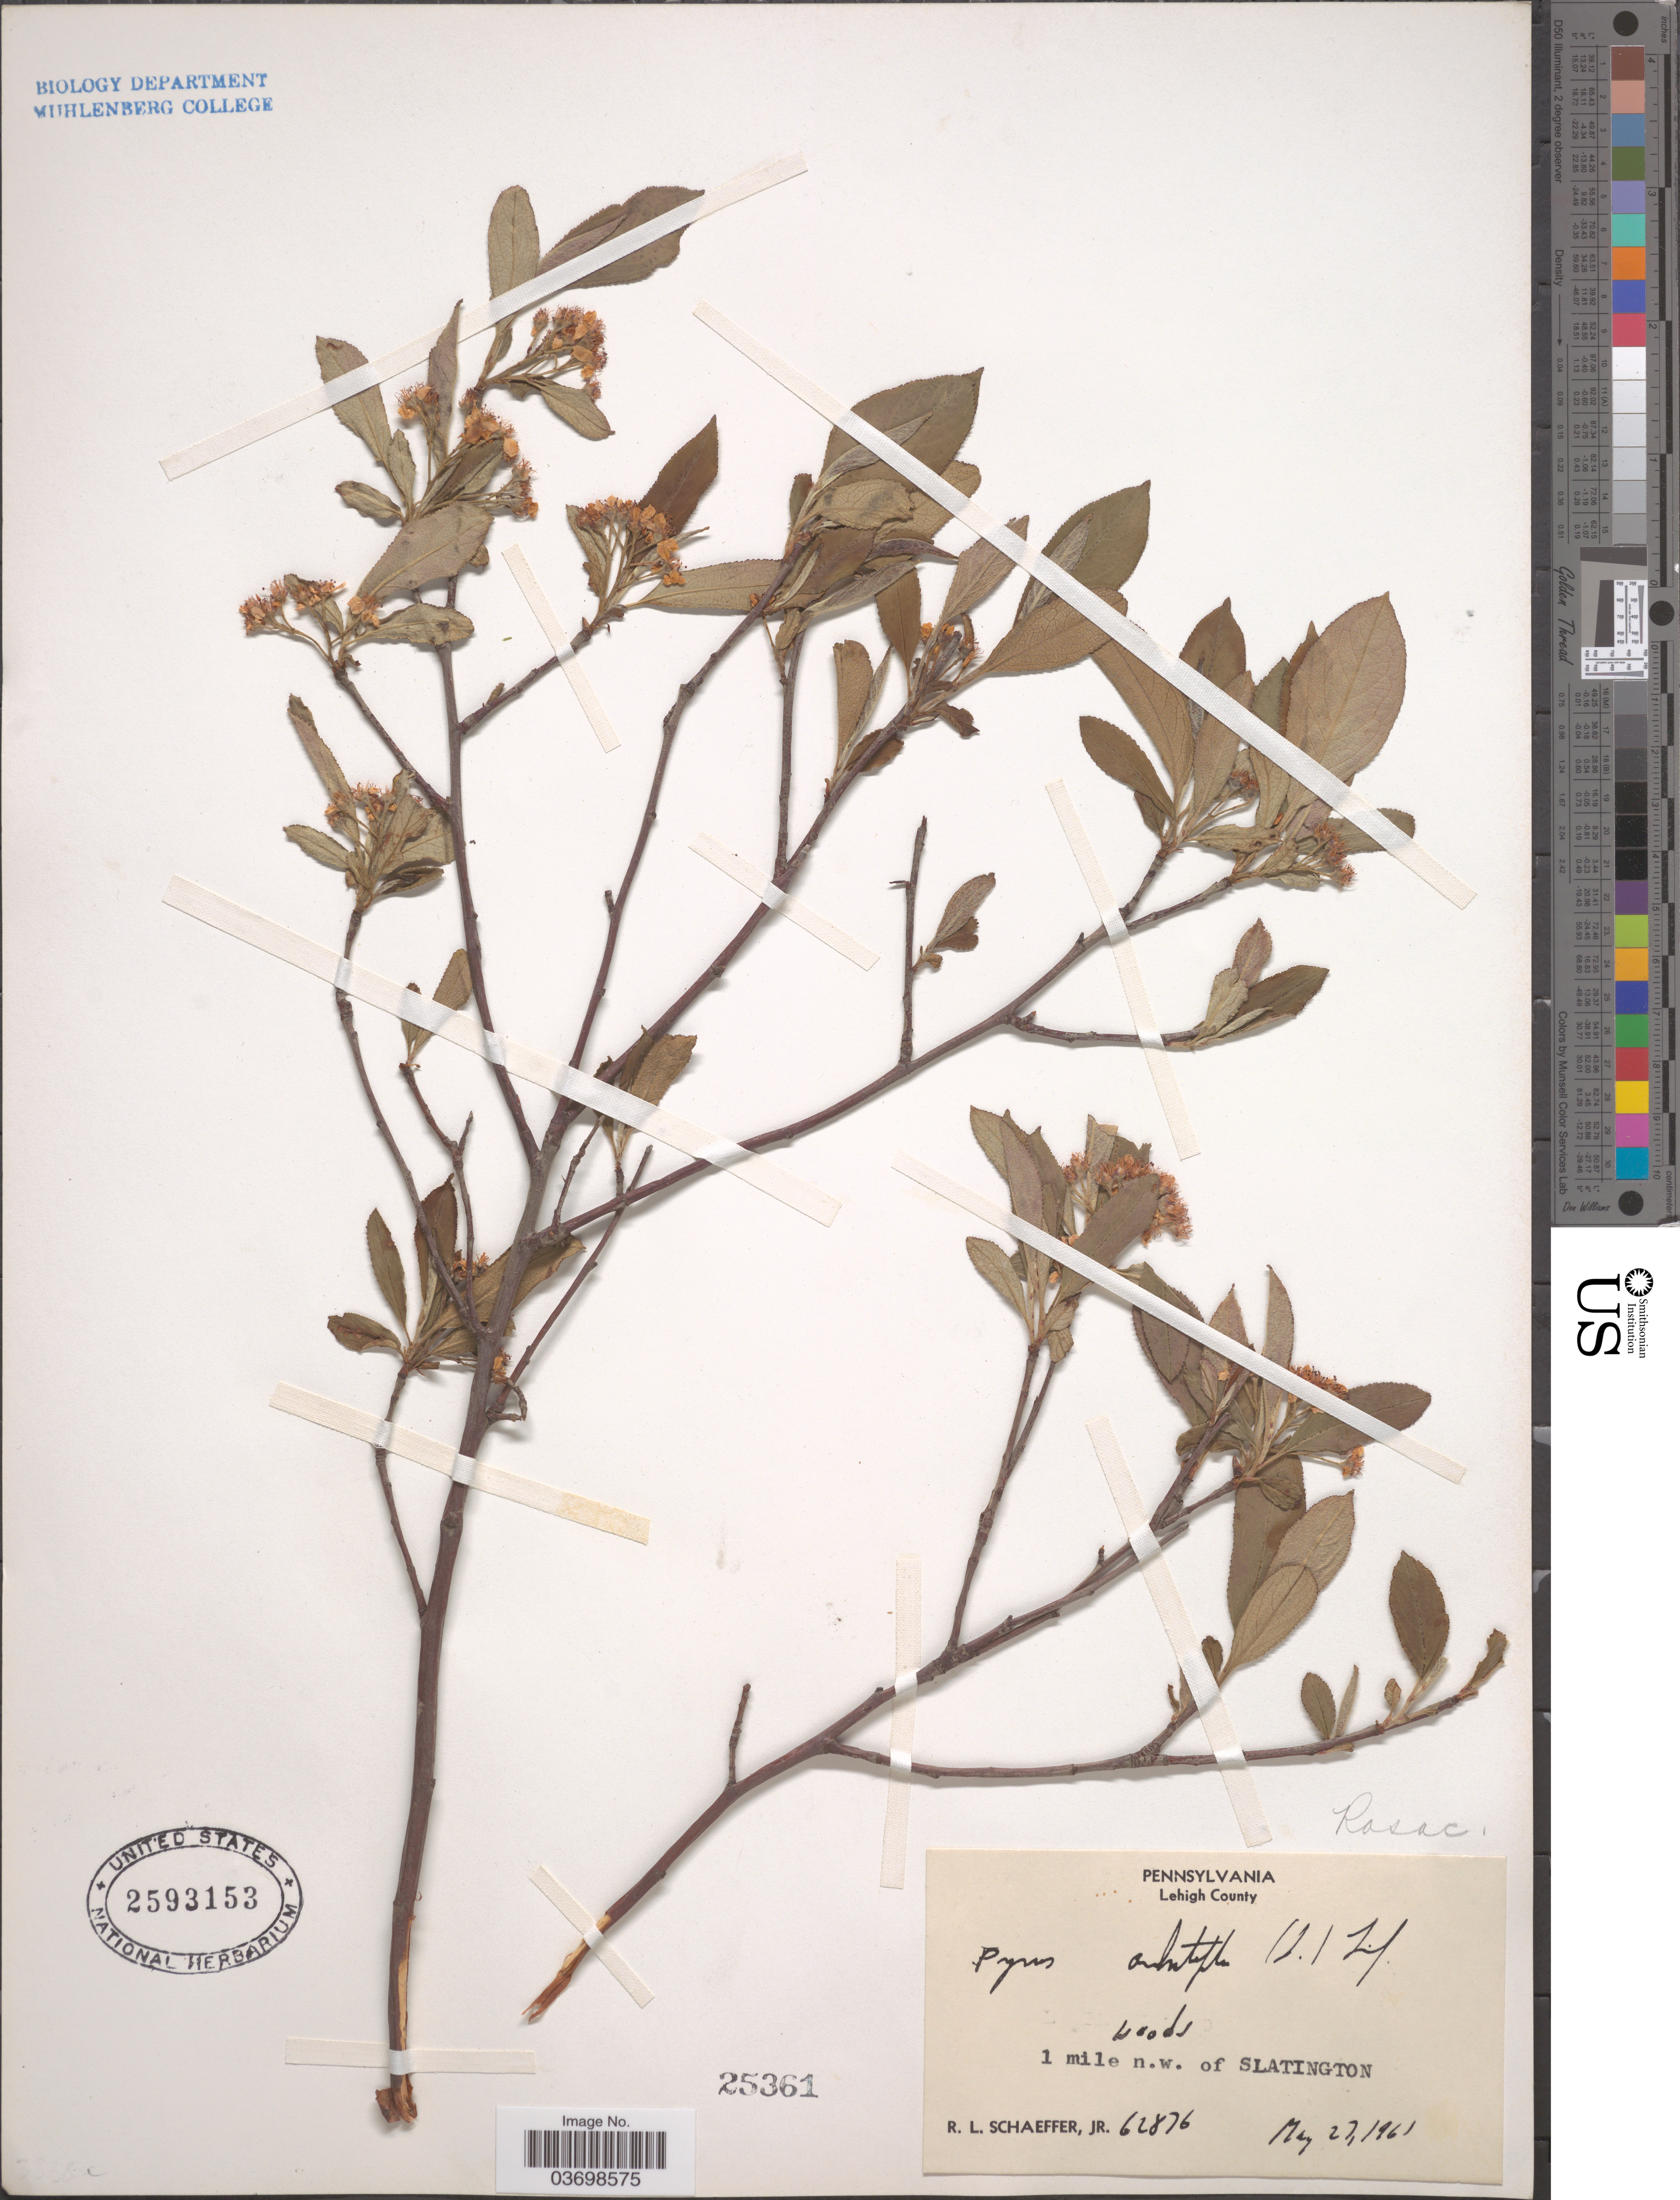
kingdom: Plantae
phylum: Tracheophyta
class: Magnoliopsida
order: Rosales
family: Rosaceae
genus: Aronia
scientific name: Aronia arbutifolia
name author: (L.) Pers.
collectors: R. L. Schaeffer Jr.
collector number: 62876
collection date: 1961-05-27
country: United States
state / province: Pennsylvania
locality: Lehigh County. 1 mile n.w. of Slatington.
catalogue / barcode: US 2593153